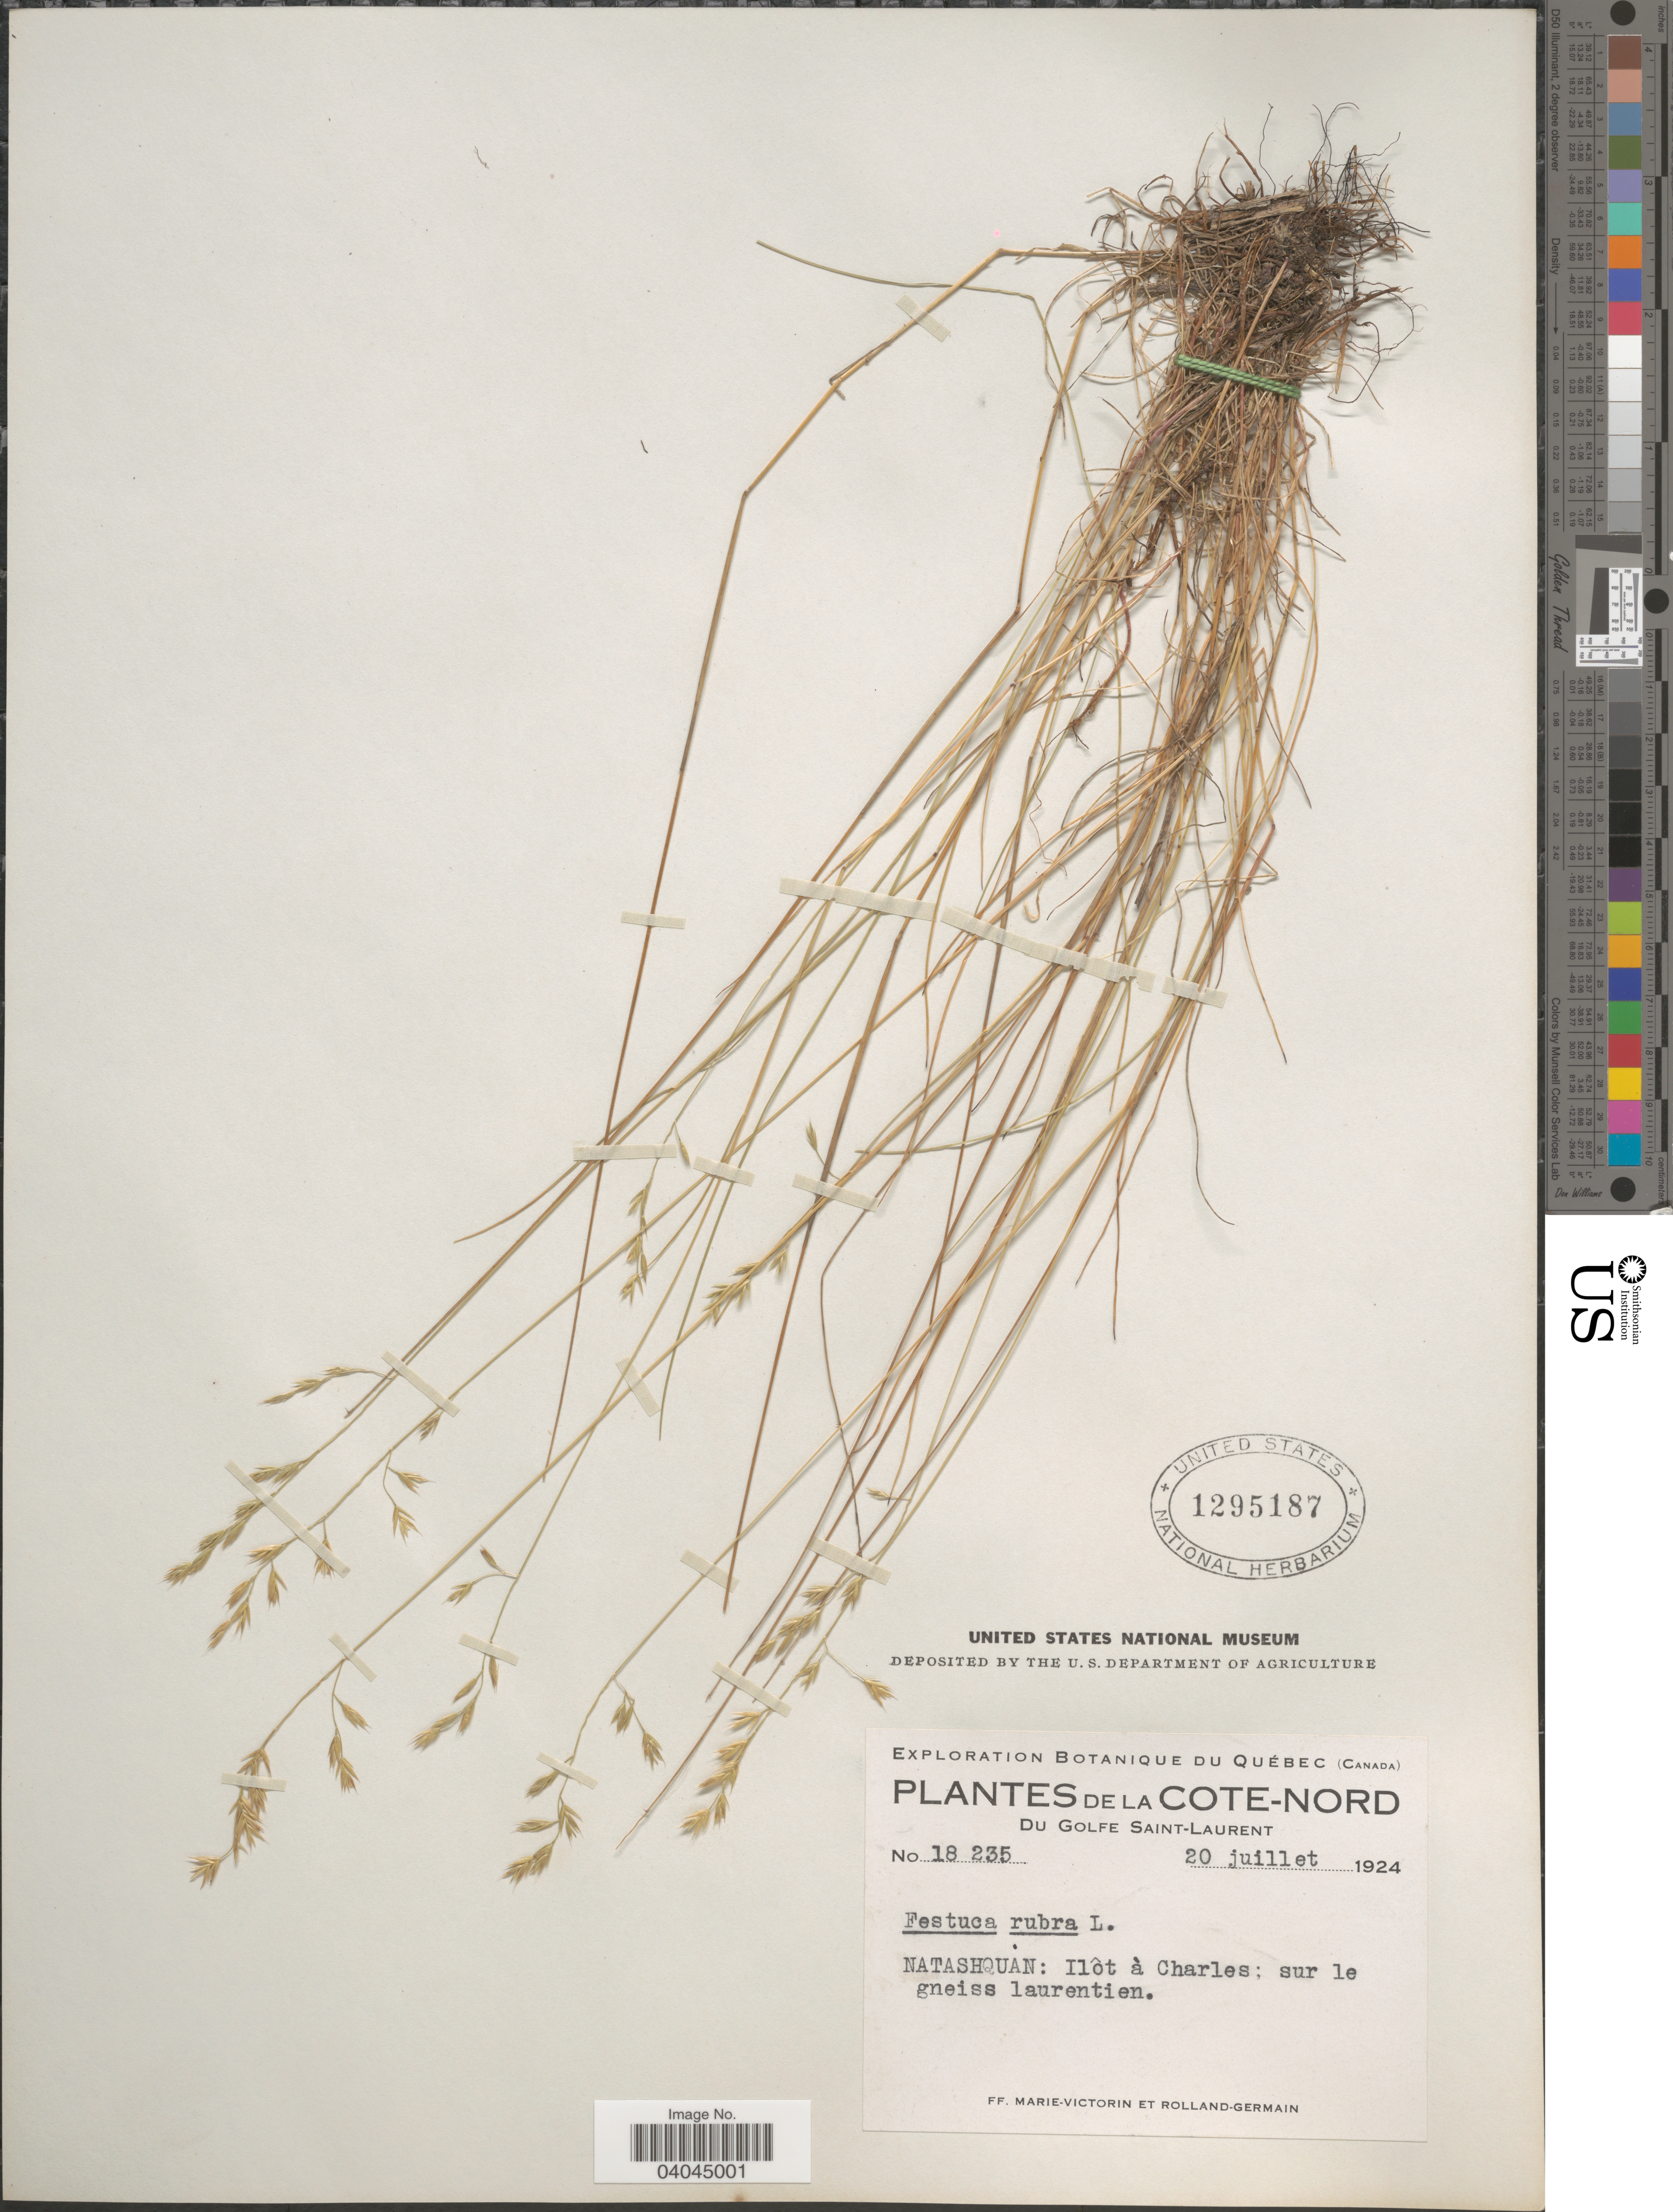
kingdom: Plantae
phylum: Tracheophyta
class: Liliopsida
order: Poales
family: Poaceae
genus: Festuca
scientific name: Festuca rubra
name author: L.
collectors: F. Marie-Victorin & Rolland-Germain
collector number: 18235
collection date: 1924-07-20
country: Canada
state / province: Quebec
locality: La Cote-Nord. Du Golfe Saint-Laurent. Natashquan: Ilôt à Charles: sur le gneiss laurentien.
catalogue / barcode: US 1295187